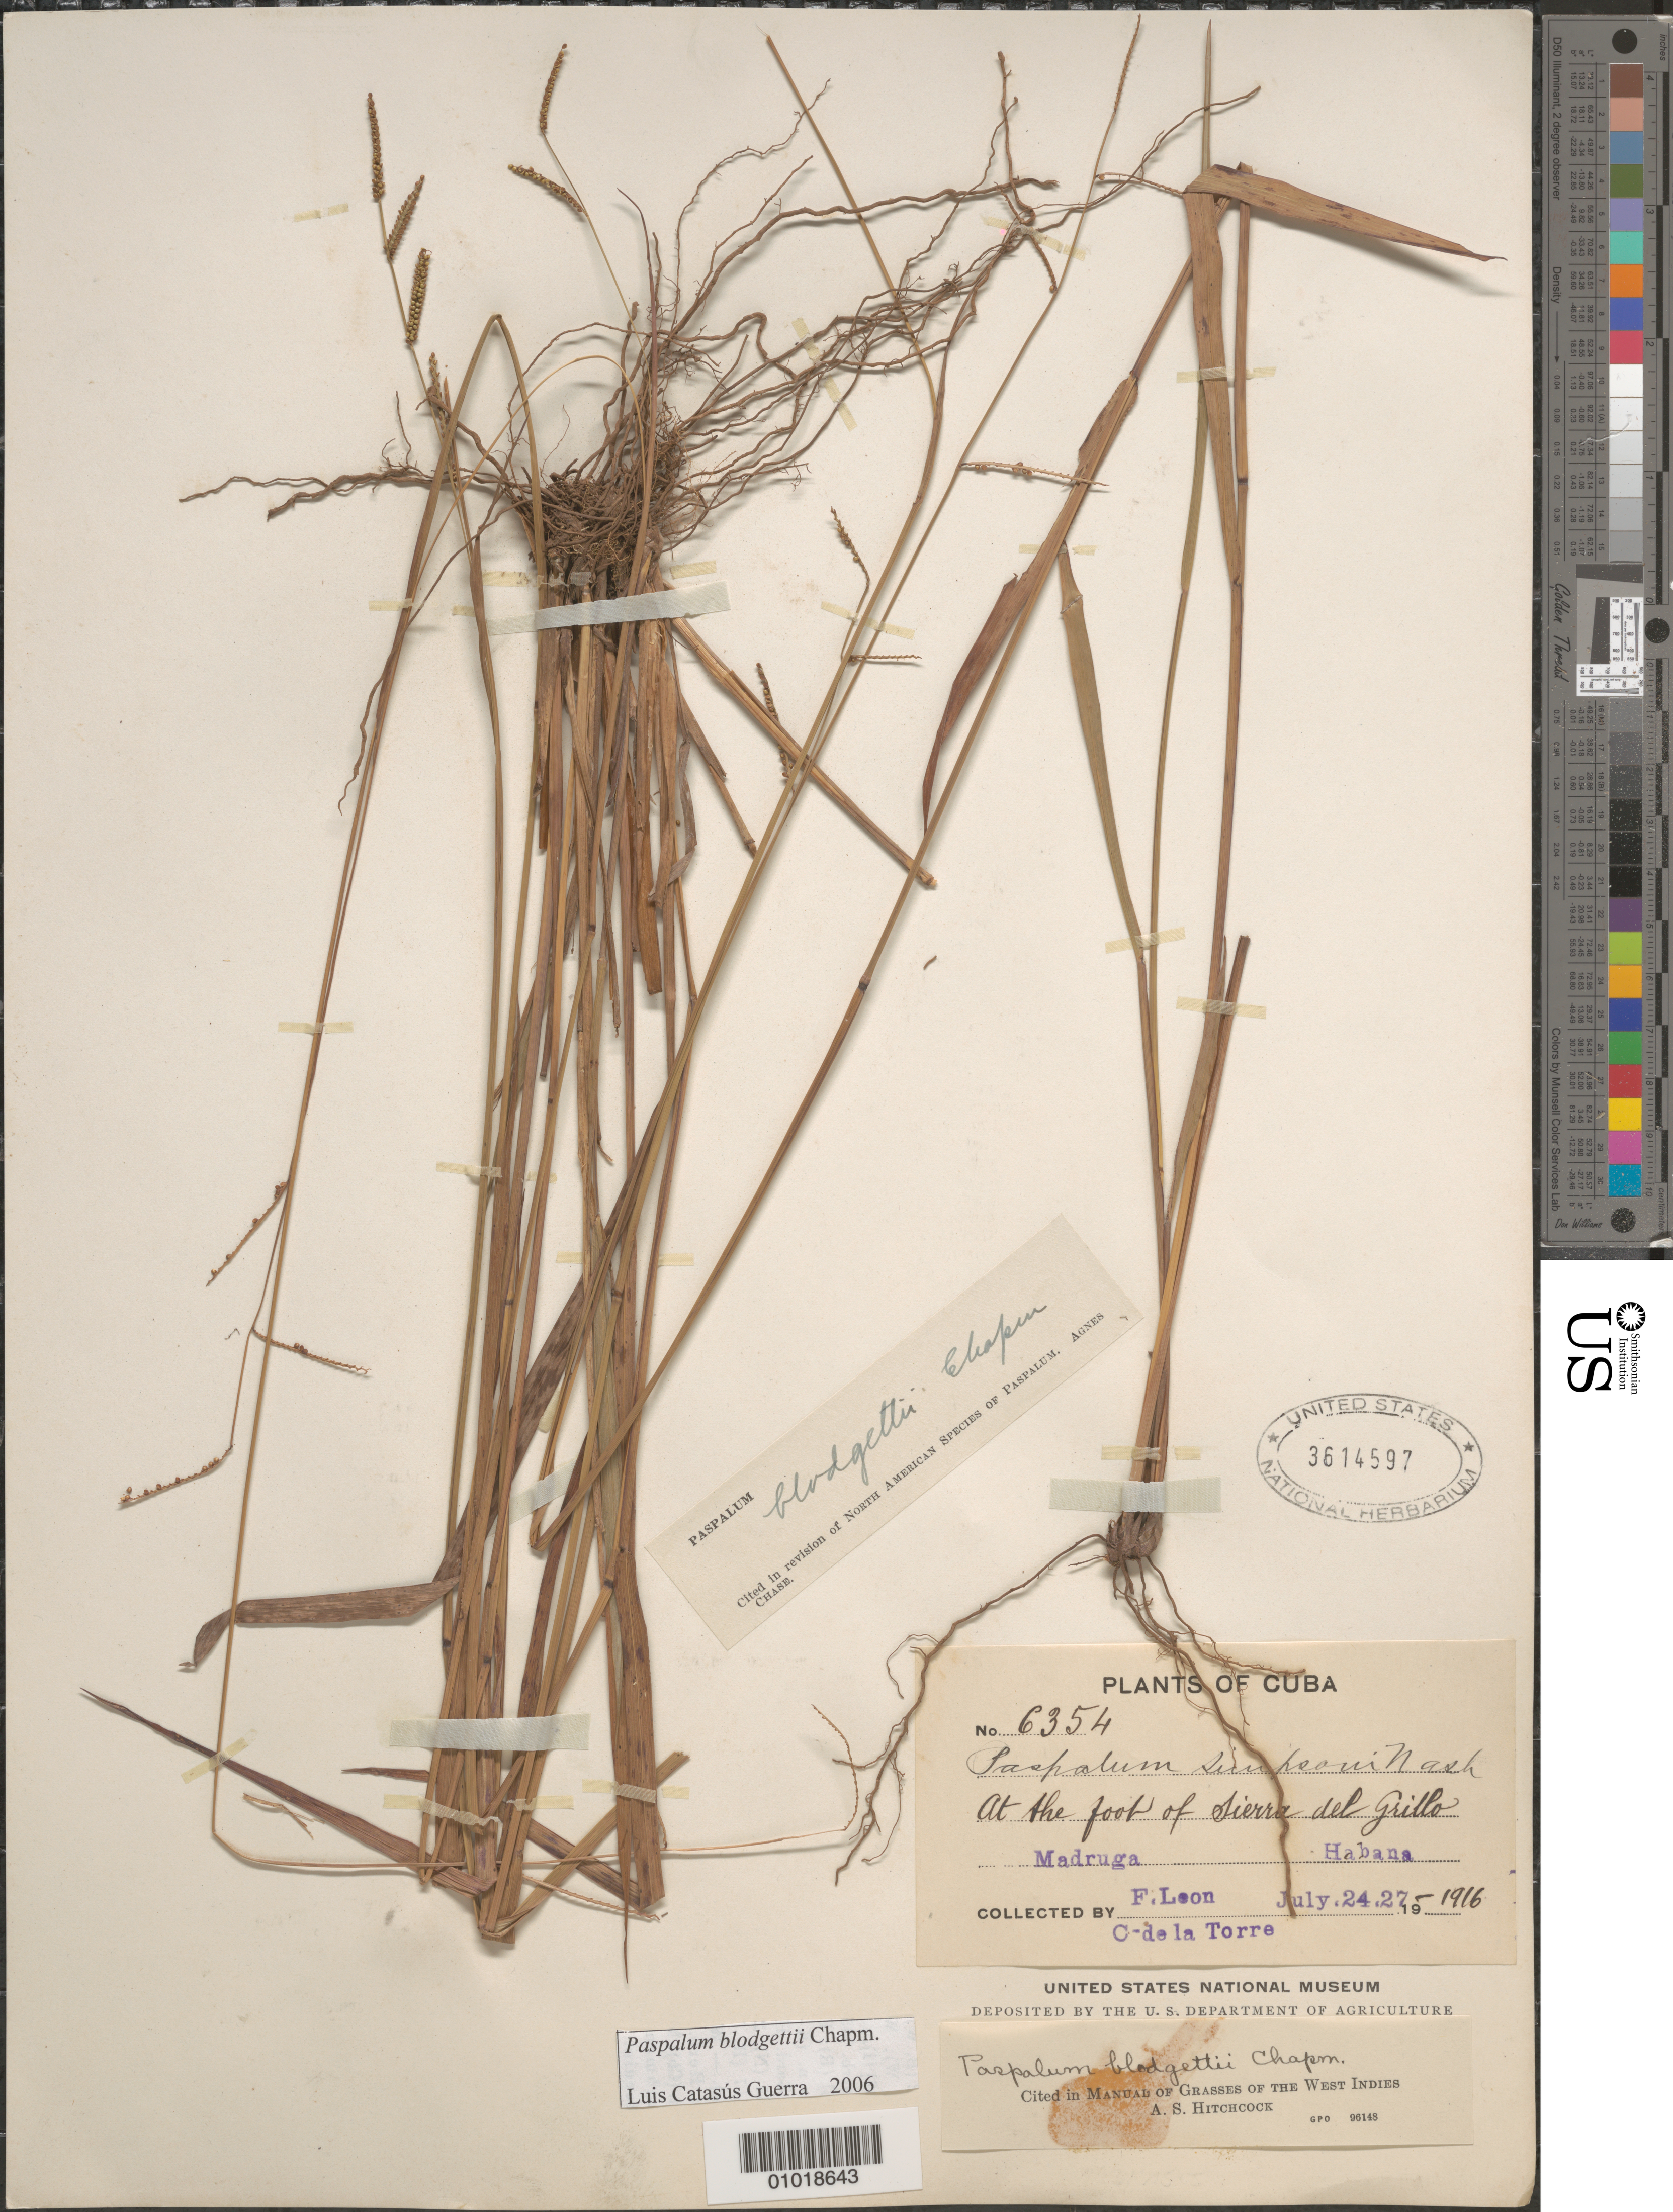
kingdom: Plantae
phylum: Tracheophyta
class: Liliopsida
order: Poales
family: Poaceae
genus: Paspalum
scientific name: Paspalum blodgettii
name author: Chapm.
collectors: Bro. León & C. Torres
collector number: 6354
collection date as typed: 24 Jul 1916 to 27 Jul 1916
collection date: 1916-07-24/1916-07-27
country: Cuba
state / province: La Habana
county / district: Madruga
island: Cuba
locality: At the foot of the Sierra de Grillo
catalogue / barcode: US 3614597